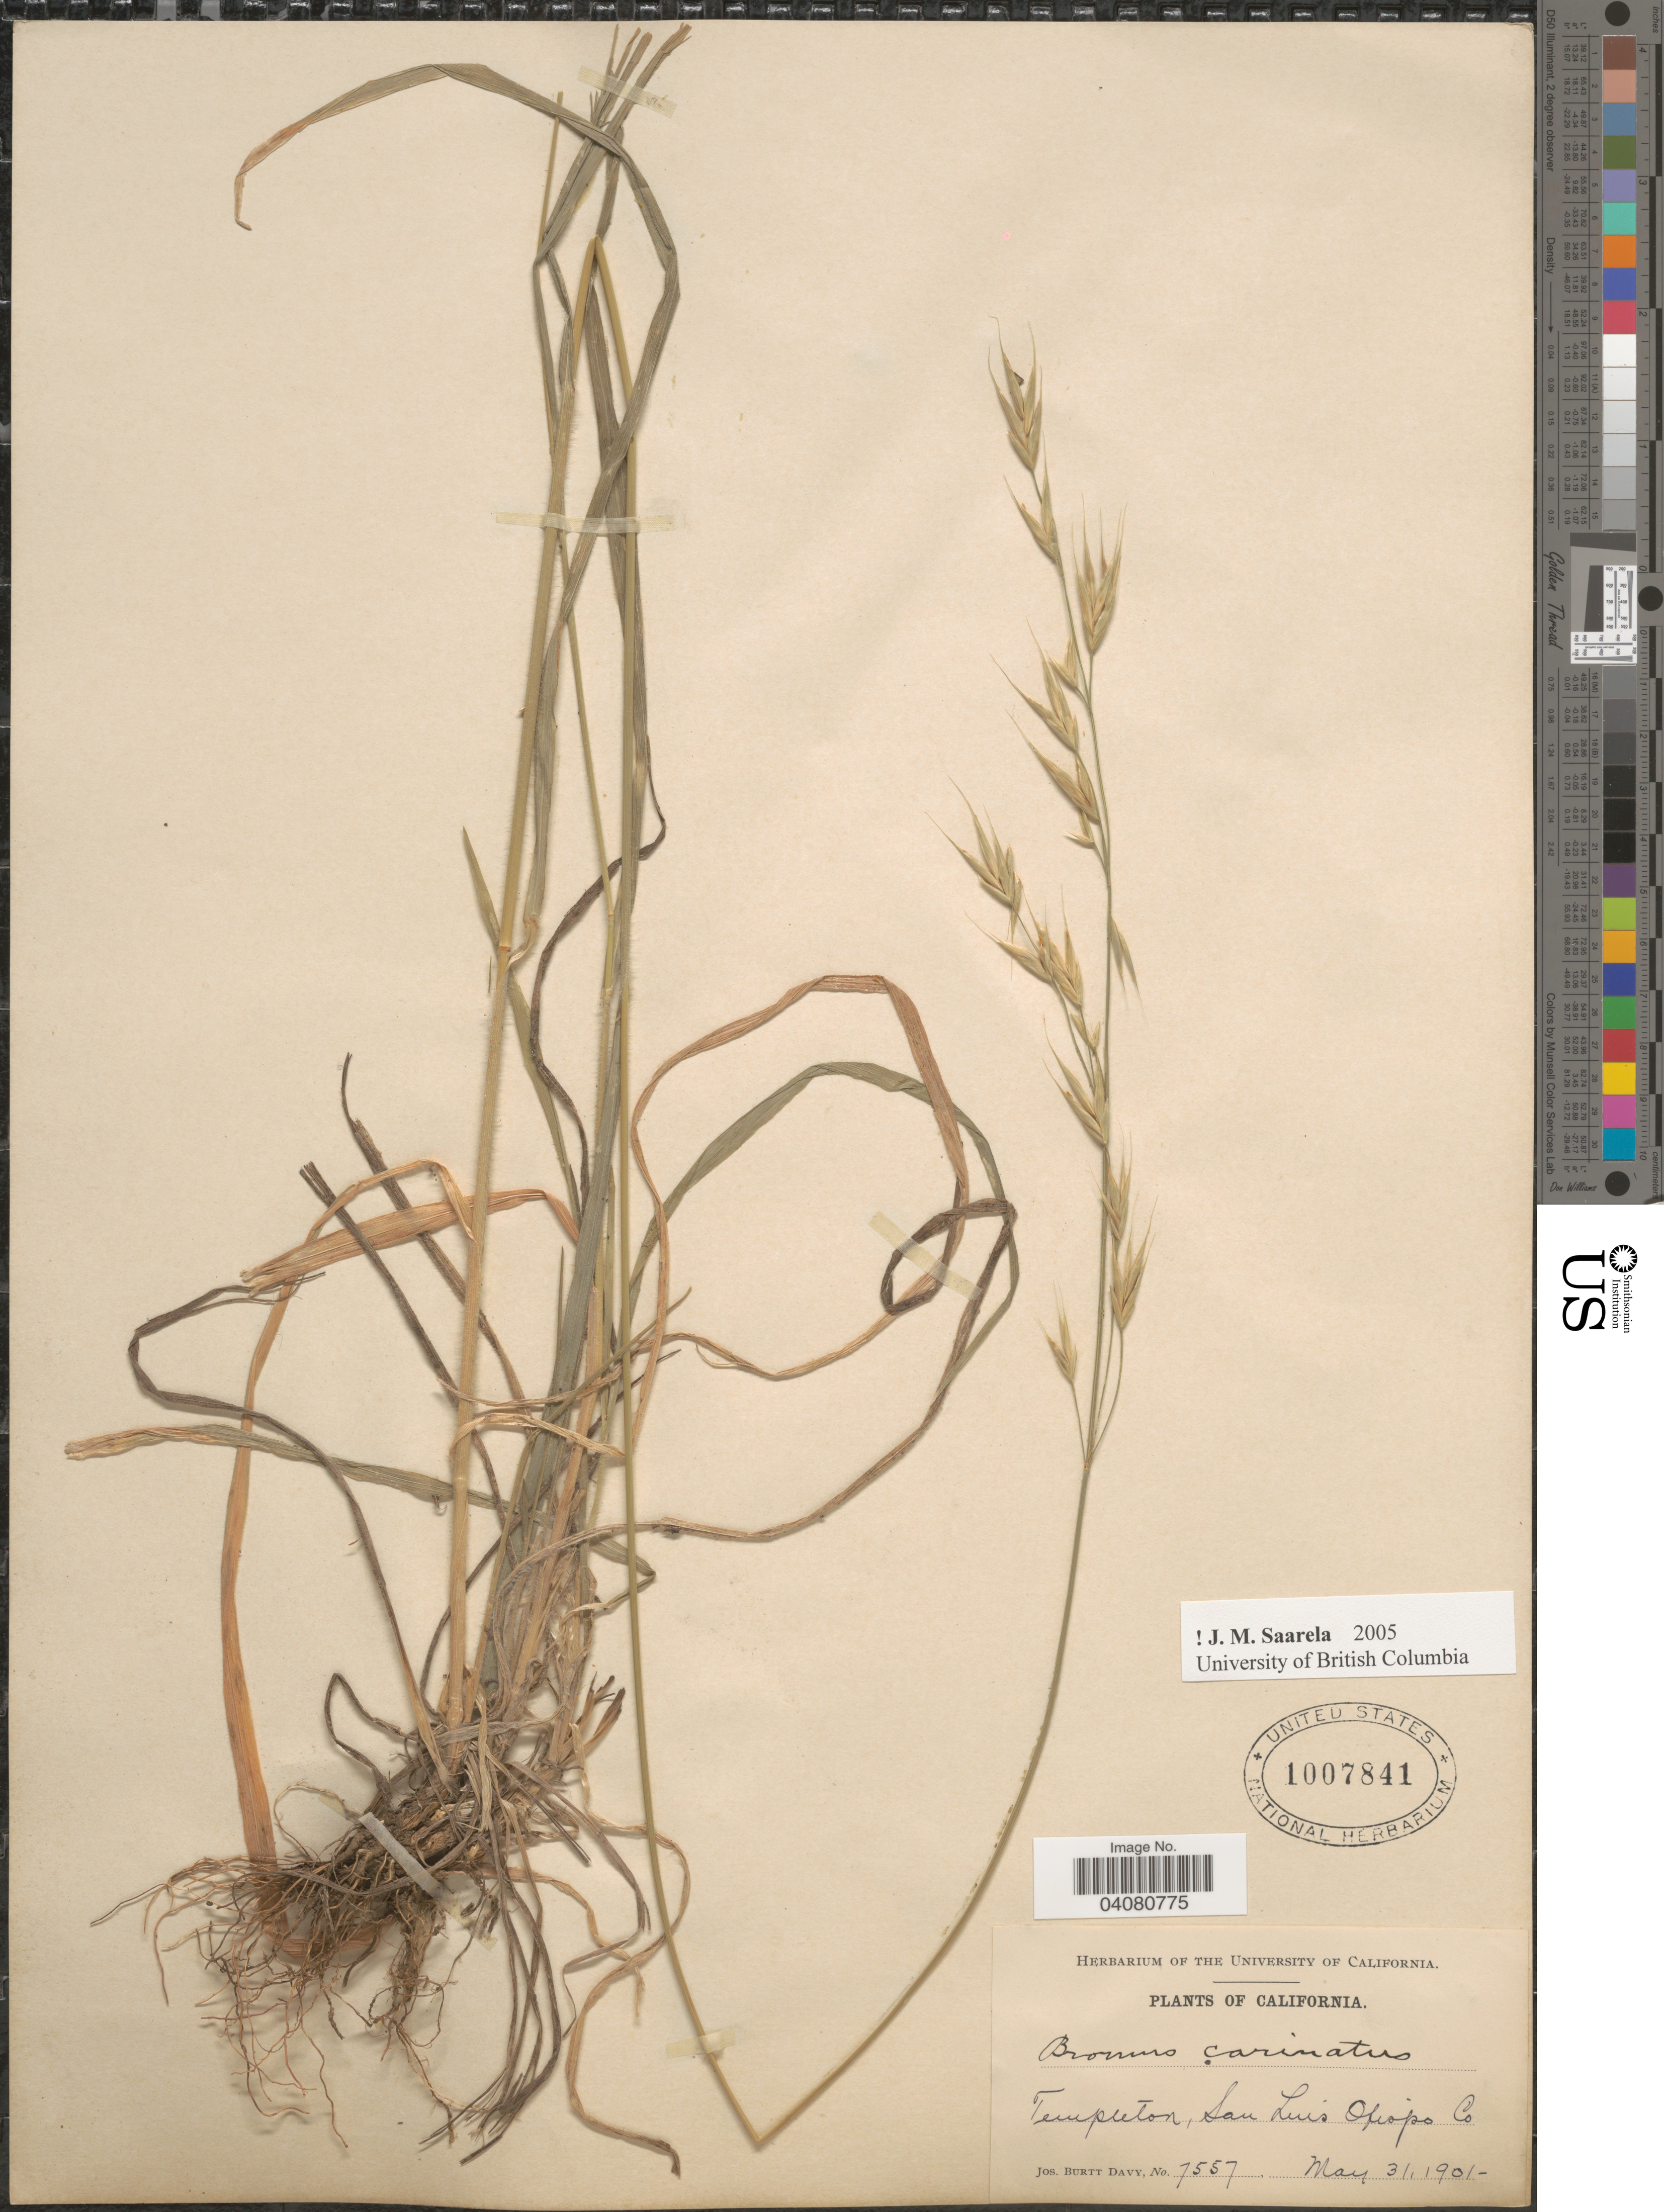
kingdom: Plantae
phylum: Tracheophyta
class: Liliopsida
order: Poales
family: Poaceae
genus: Bromus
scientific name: Bromus carinatus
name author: Hook. & Arn.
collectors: J. Burtt Davy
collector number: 7557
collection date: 1901-05-31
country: United States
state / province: California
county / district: San Luis Obispo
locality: Templeton, San Luis Obispo Co.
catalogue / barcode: US 1007841